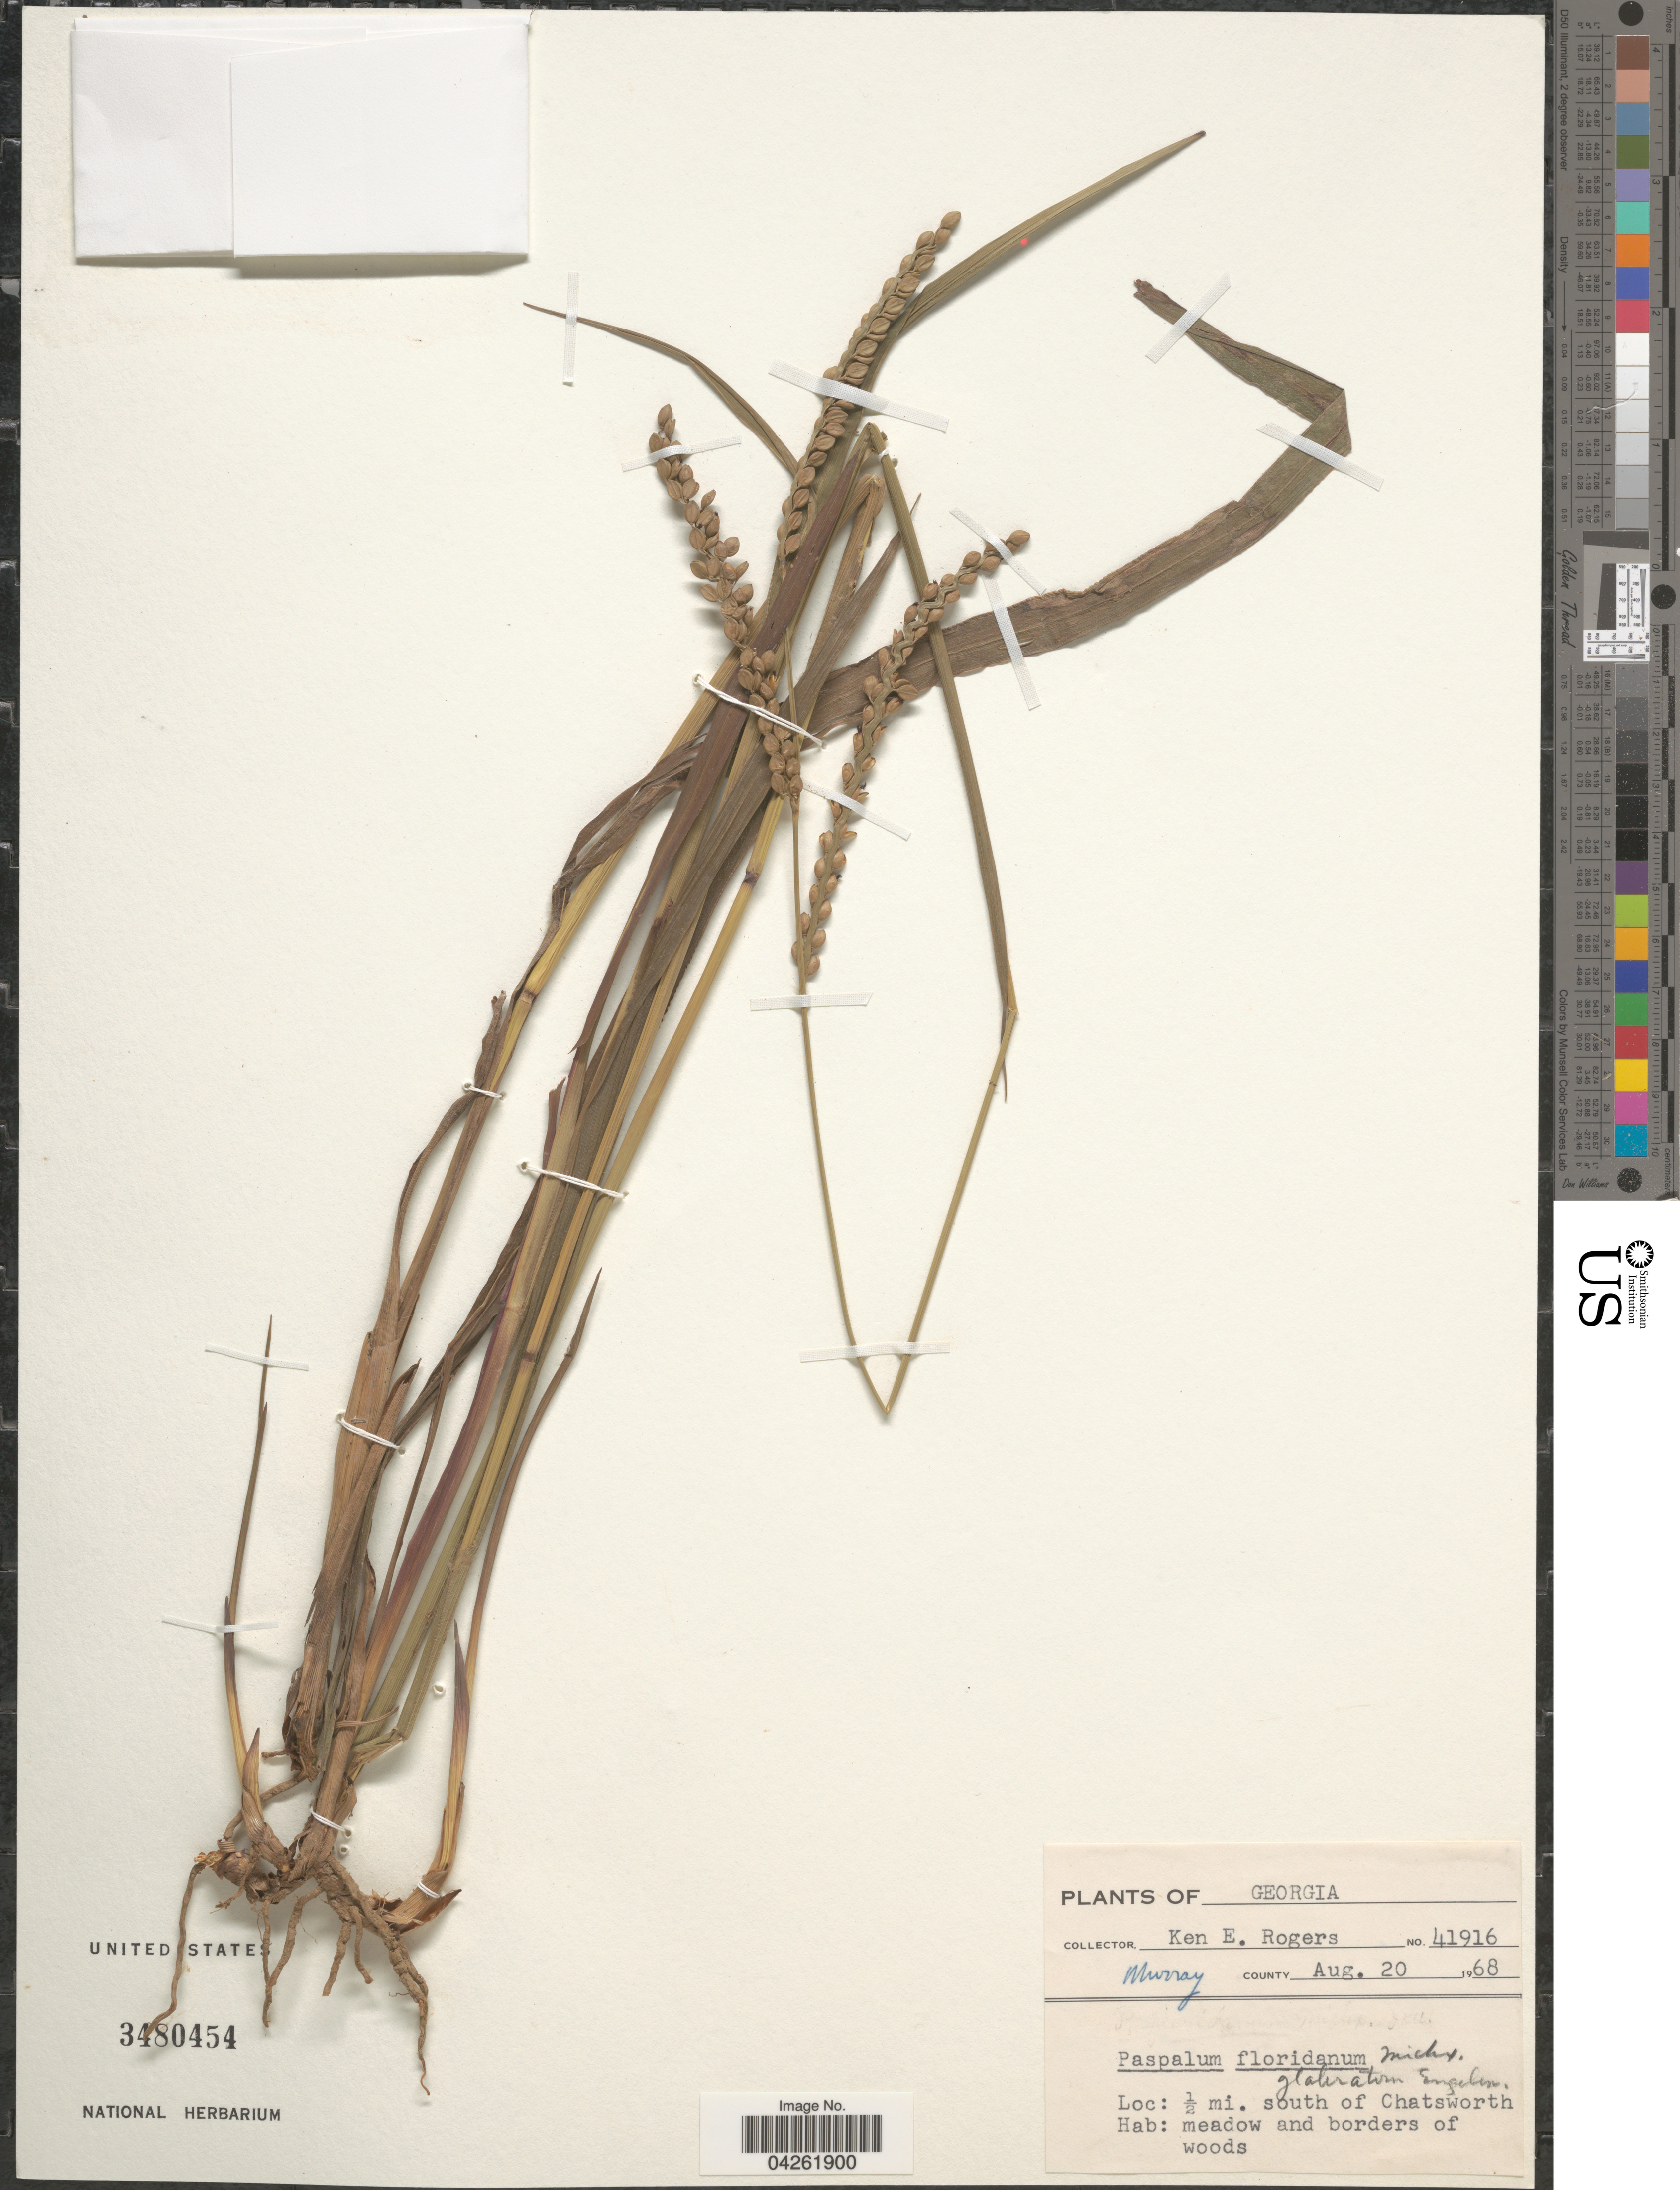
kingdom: Plantae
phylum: Tracheophyta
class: Liliopsida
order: Poales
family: Poaceae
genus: Paspalum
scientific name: Paspalum floridanum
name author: Michx.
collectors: K. Rogers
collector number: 41916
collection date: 1968-08-20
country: United States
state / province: Georgia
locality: Murray County. ½ mi. south of Chatsworth.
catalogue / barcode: US 3480454